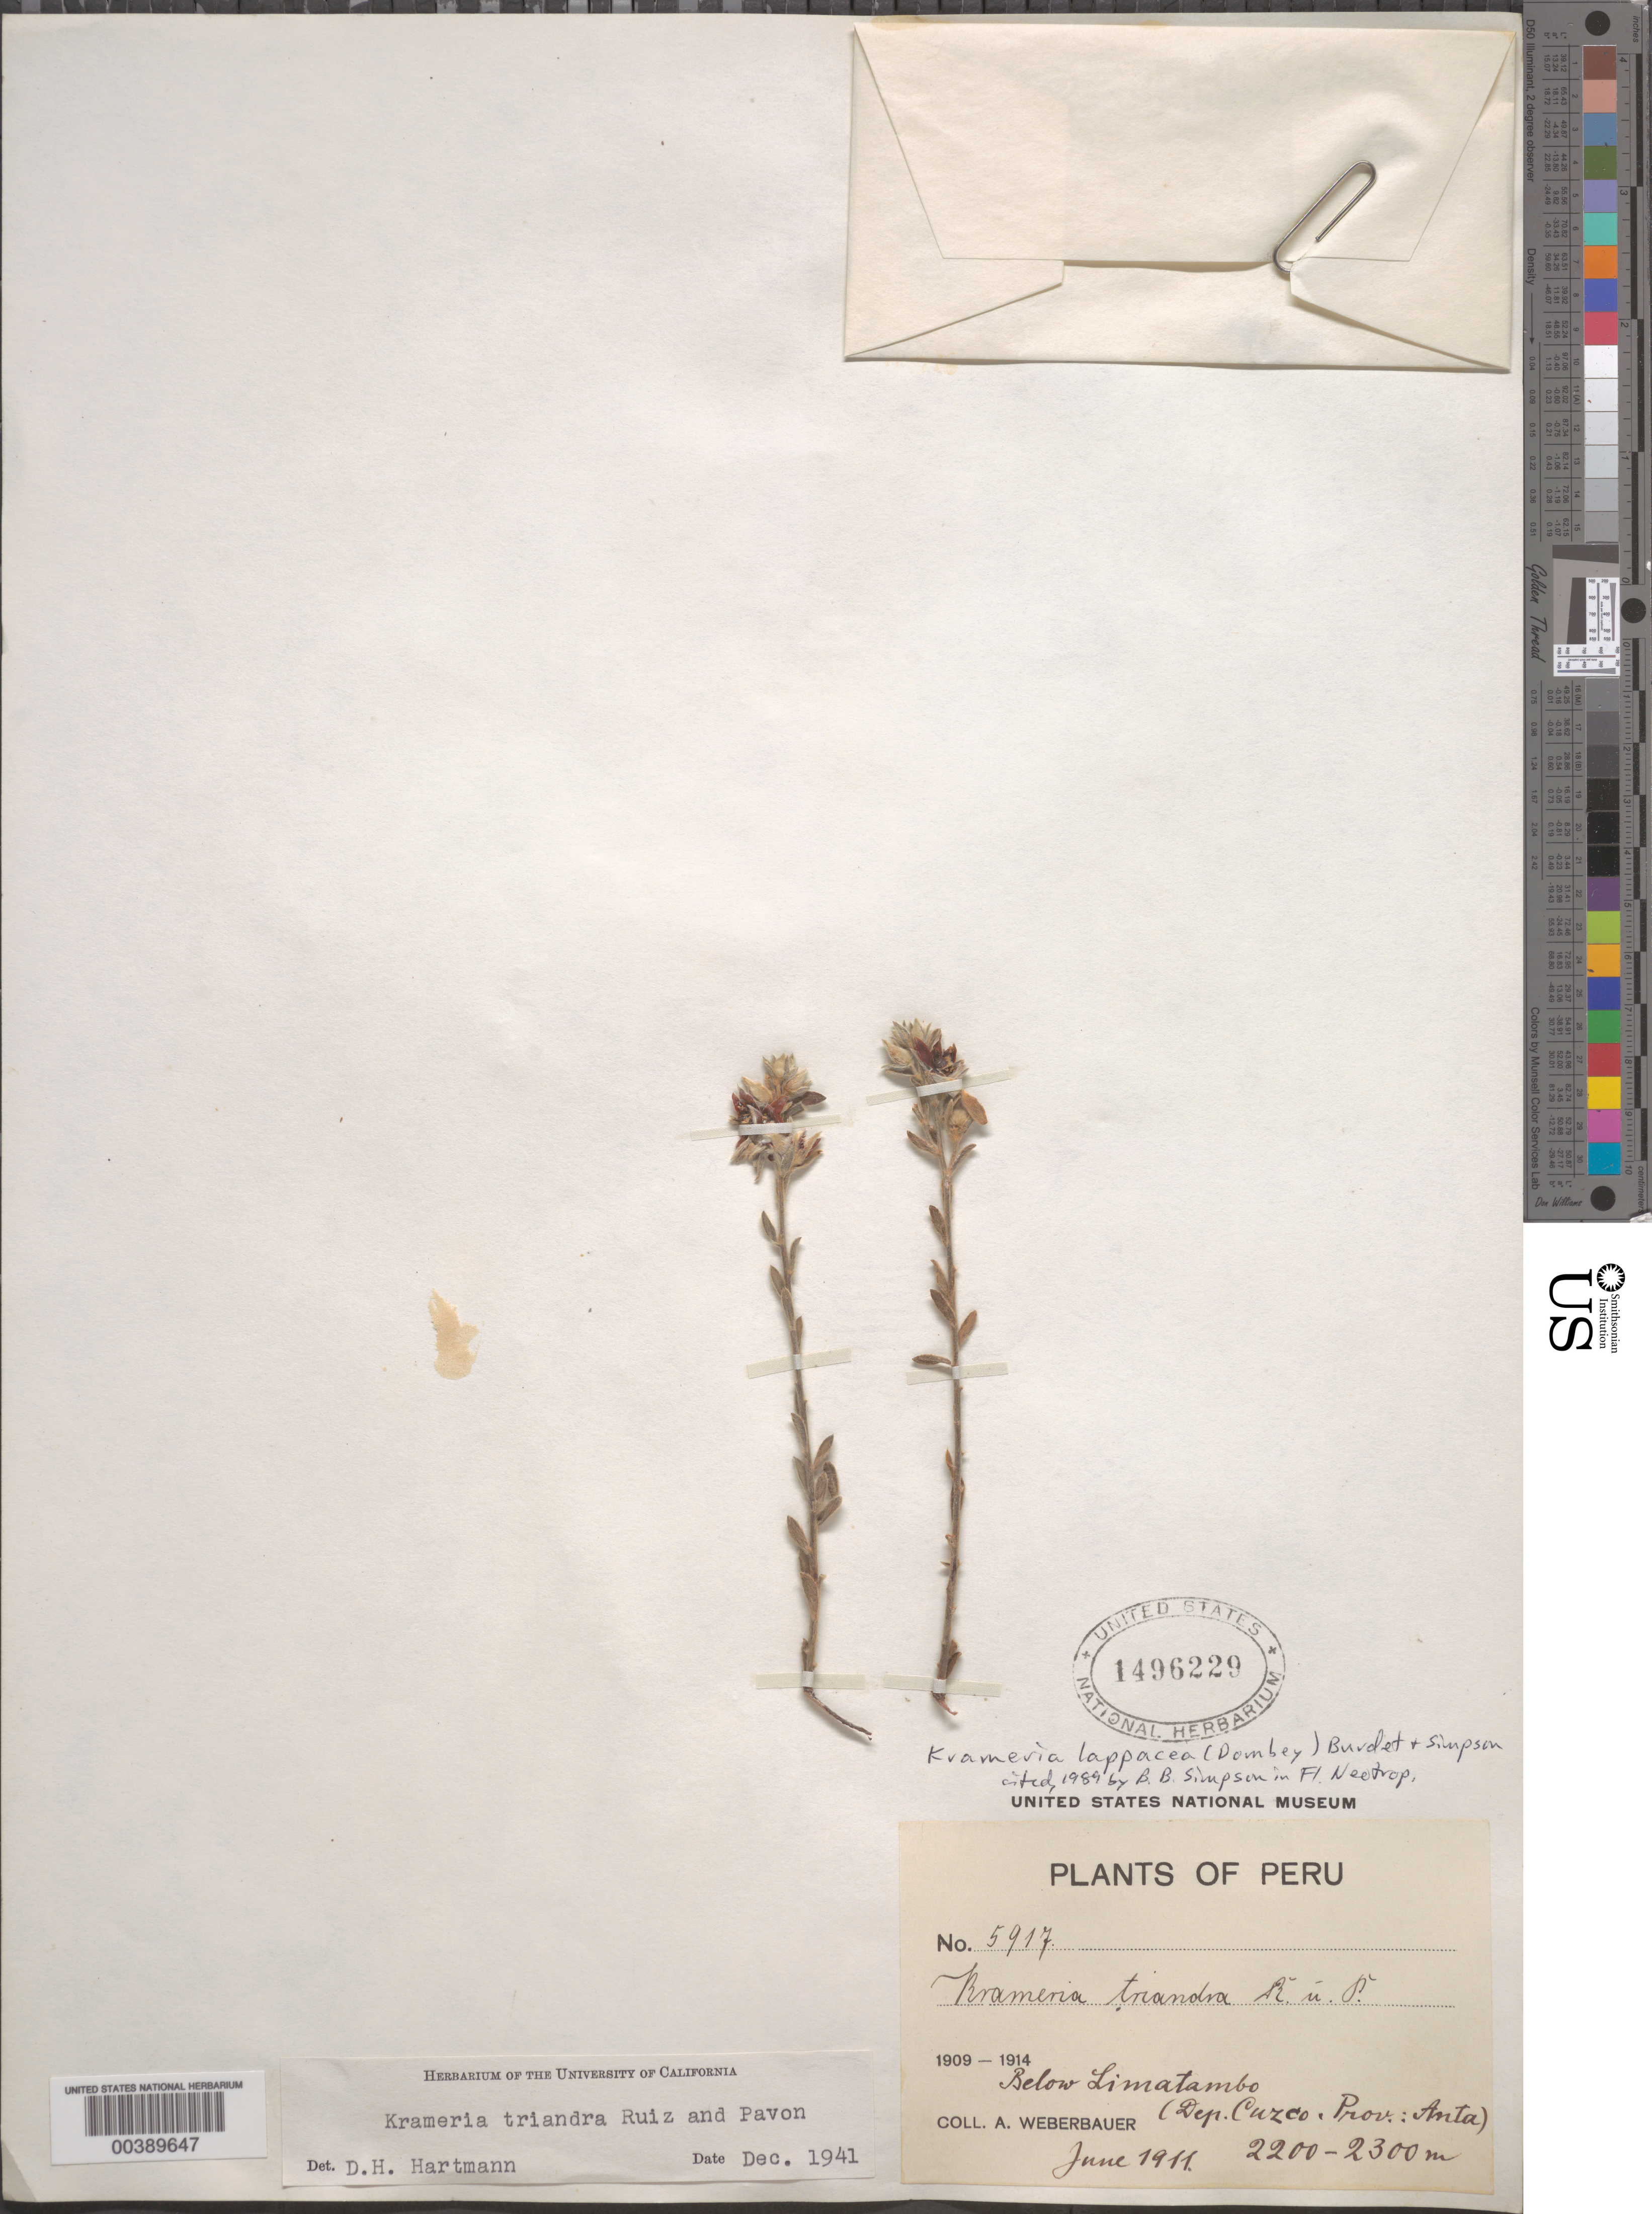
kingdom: Plantae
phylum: Tracheophyta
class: Magnoliopsida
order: Zygophyllales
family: Krameriaceae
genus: Krameria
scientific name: Krameria lappacea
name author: (Dombey) Burdet & B.B. Simpson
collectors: A. Weberbauer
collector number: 5917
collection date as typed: Jun 1911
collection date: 1911-06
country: Peru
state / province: Cusco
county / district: Anta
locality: below Limatambo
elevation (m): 2200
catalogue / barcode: US 1496229